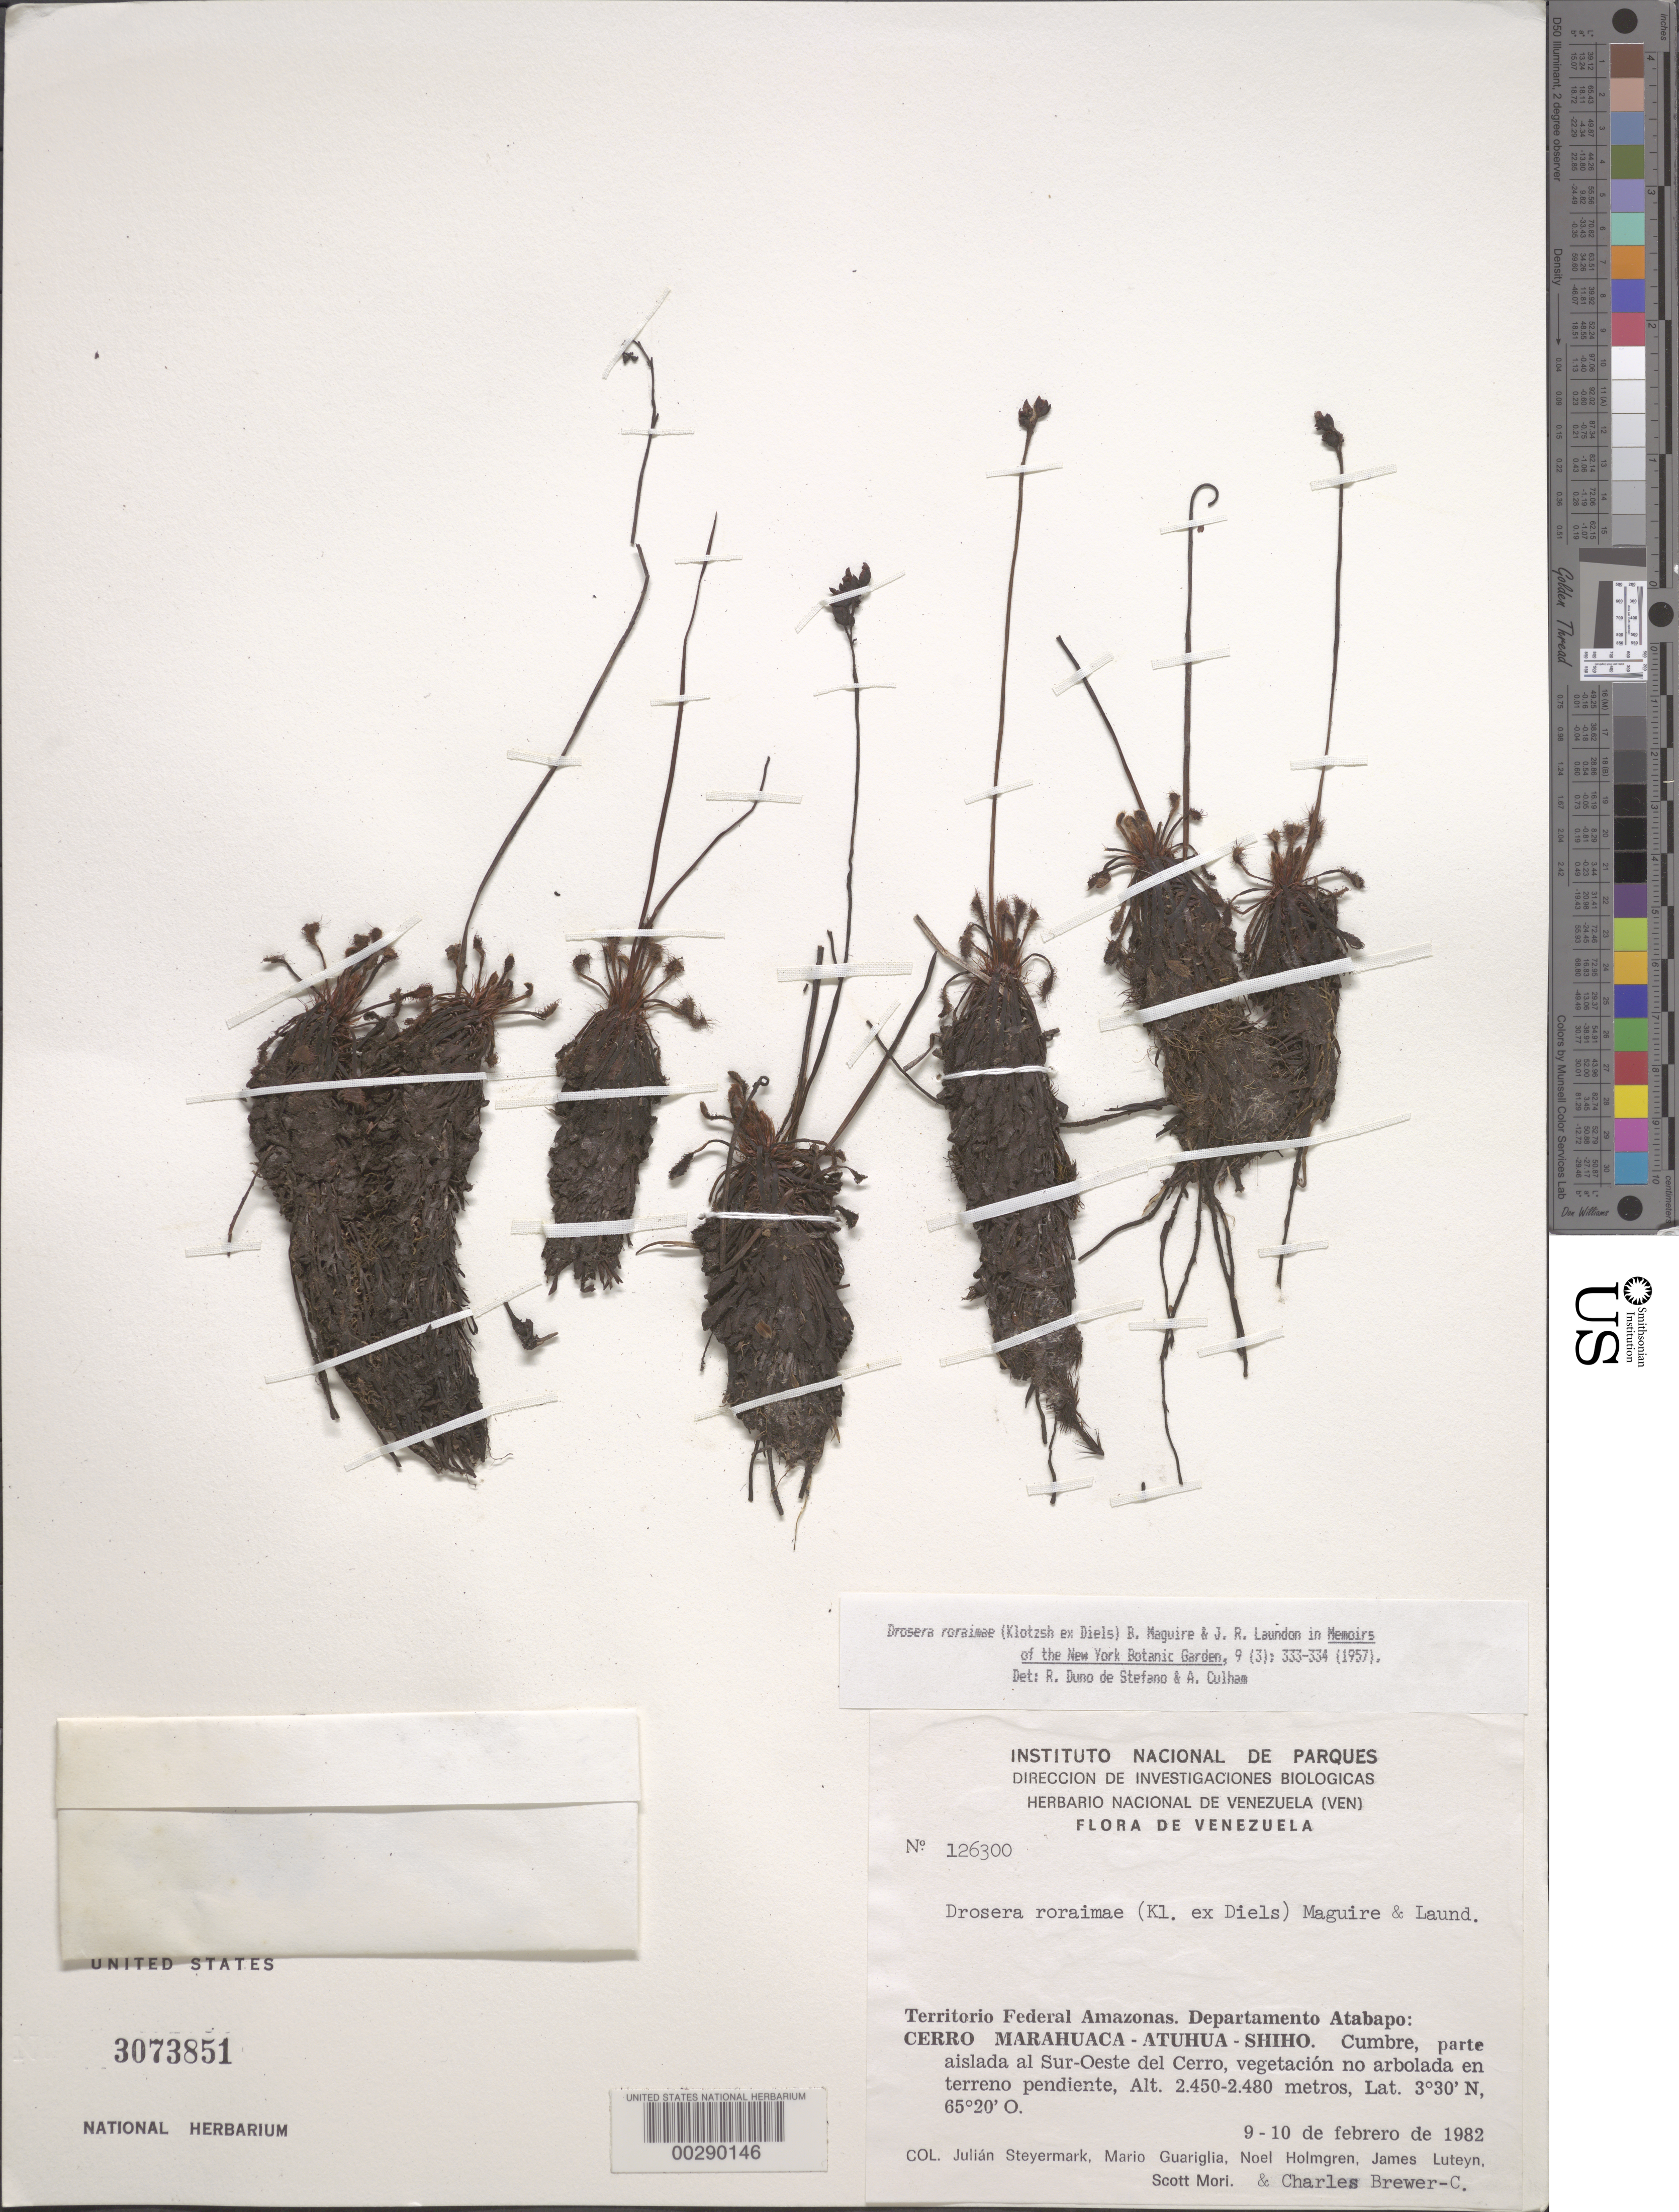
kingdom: Plantae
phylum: Tracheophyta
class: Magnoliopsida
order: Caryophyllales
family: Droseraceae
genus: Drosera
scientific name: Drosera roraimae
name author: (Klotzsch ex Diels) Maguire & J.R. Laundon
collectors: J. Steyermark, M. Guariglia P., N. H. Holmgren, J. L. Luteyn, S. Mori & C. Brewer-Carias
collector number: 126300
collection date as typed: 09 Feb 1982 to 10 Feb 1982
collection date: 1982-02-09/1982-02-10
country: Venezuela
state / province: Amazonas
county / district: Atabapo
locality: Cerro Marahuaca, atuhua - shiho. cumbre parte aislada al sur-oeste del cerro.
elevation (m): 2450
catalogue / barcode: US 3073851